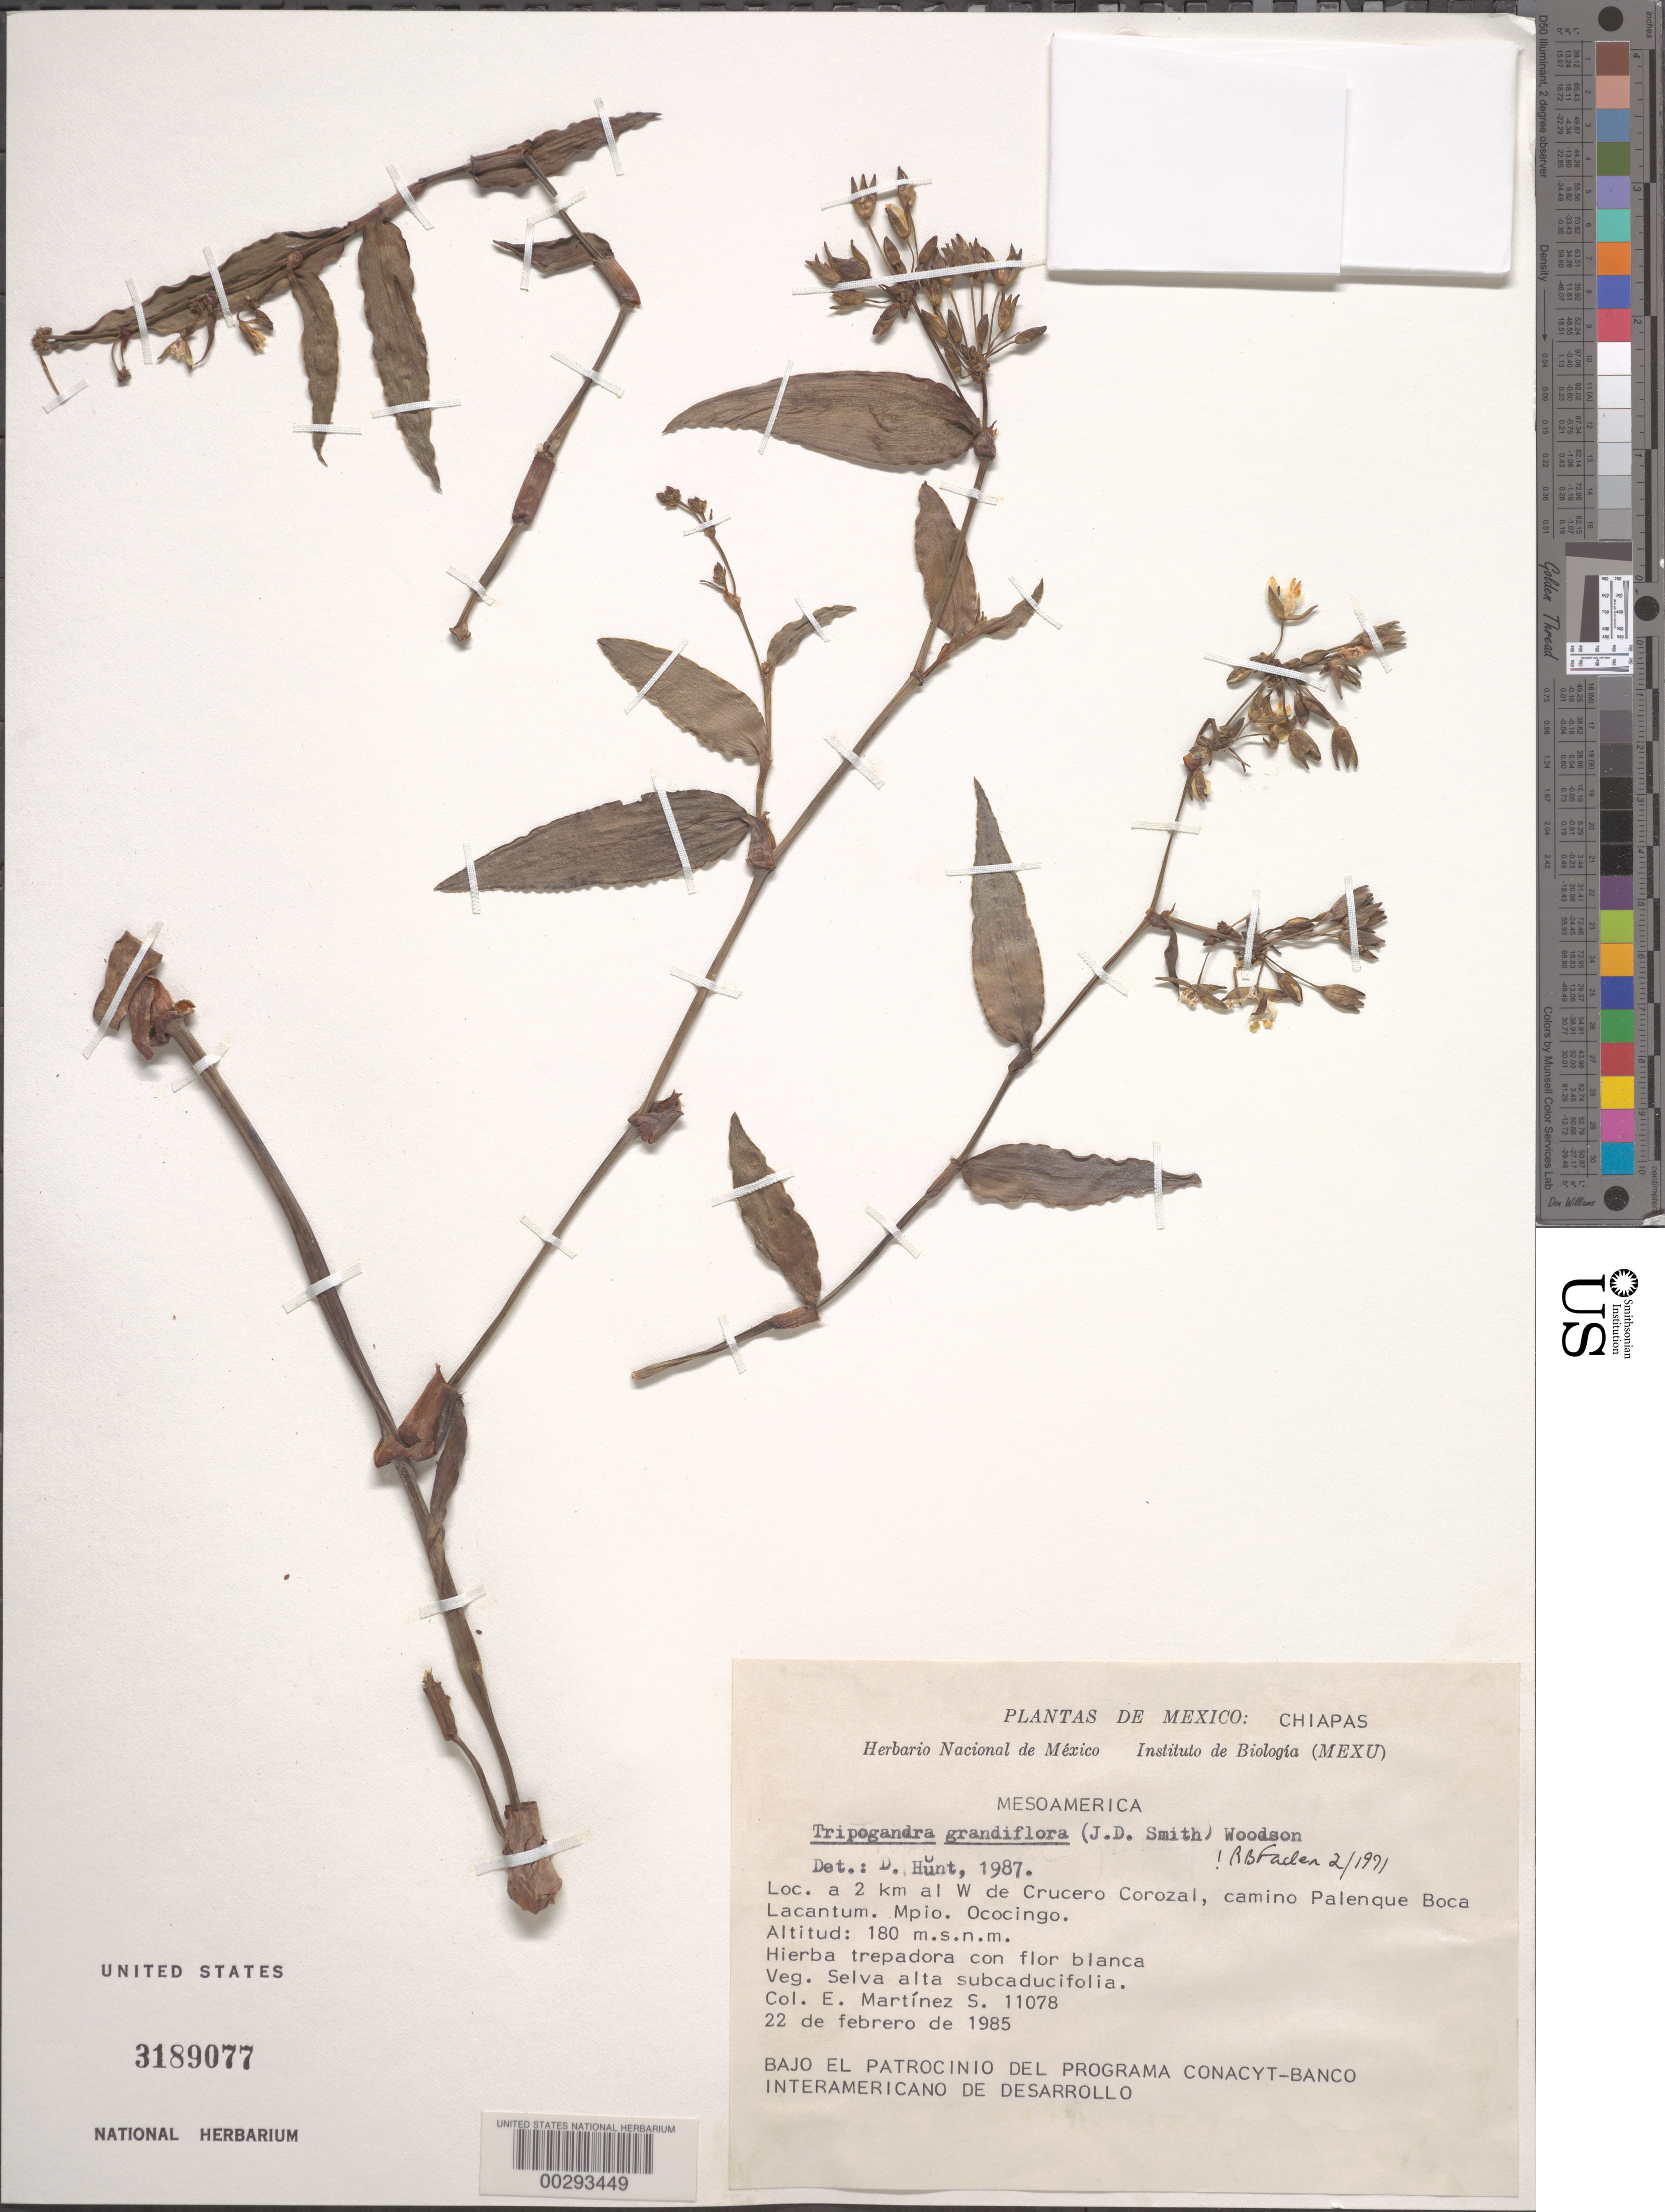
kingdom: Plantae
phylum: Tracheophyta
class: Liliopsida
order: Commelinales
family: Commelinaceae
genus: Tripogandra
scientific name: Tripogandra grandiflora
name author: (Donn. Sm.) Woodson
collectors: E. Martínez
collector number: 11078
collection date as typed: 22 Feb 1985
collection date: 1985-02-22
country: Mexico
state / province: Chiapas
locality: Ococingo, Crucero Corozal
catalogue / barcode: US 3189077